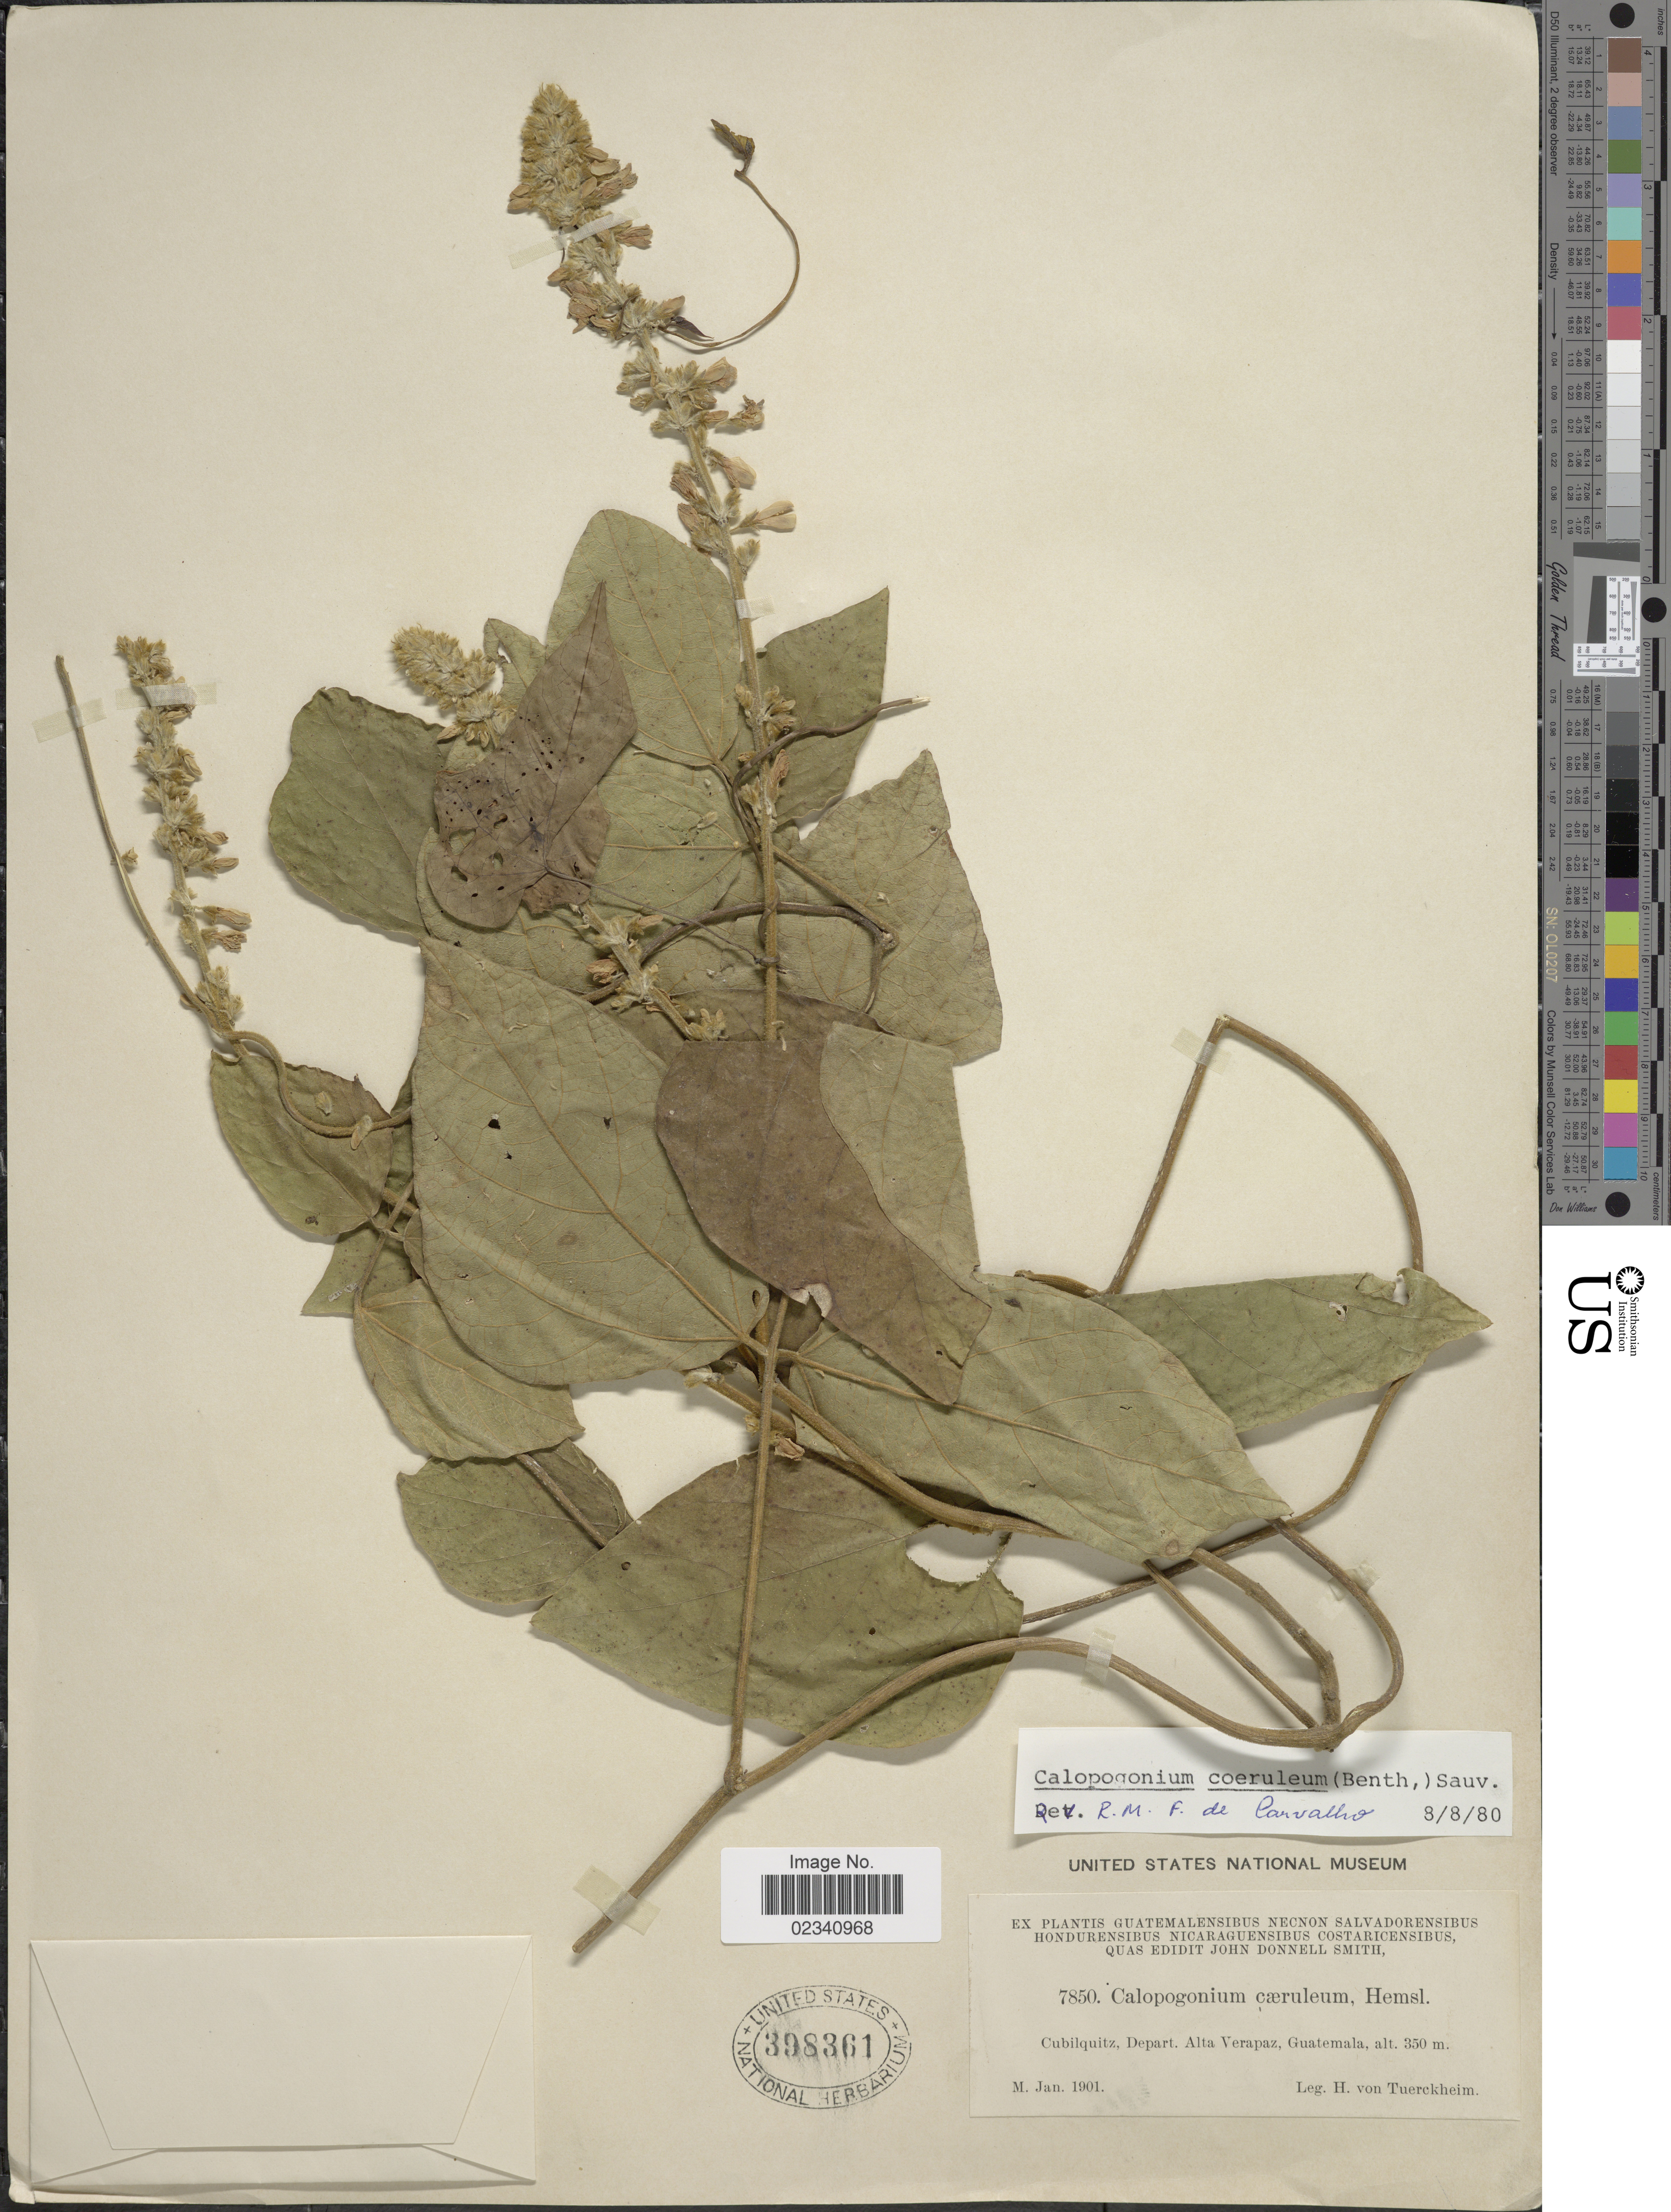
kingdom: Plantae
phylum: Tracheophyta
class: Magnoliopsida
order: Fabales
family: Fabaceae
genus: Calopogonium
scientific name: Calopogonium caeruleum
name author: (Benth.) C. Wright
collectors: H. von Türckheim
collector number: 7850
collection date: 1901-01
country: Guatemala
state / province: Alta Verapaz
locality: Cubilquitz, Depart, Alta Verapaz.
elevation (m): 350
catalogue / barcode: US 398361